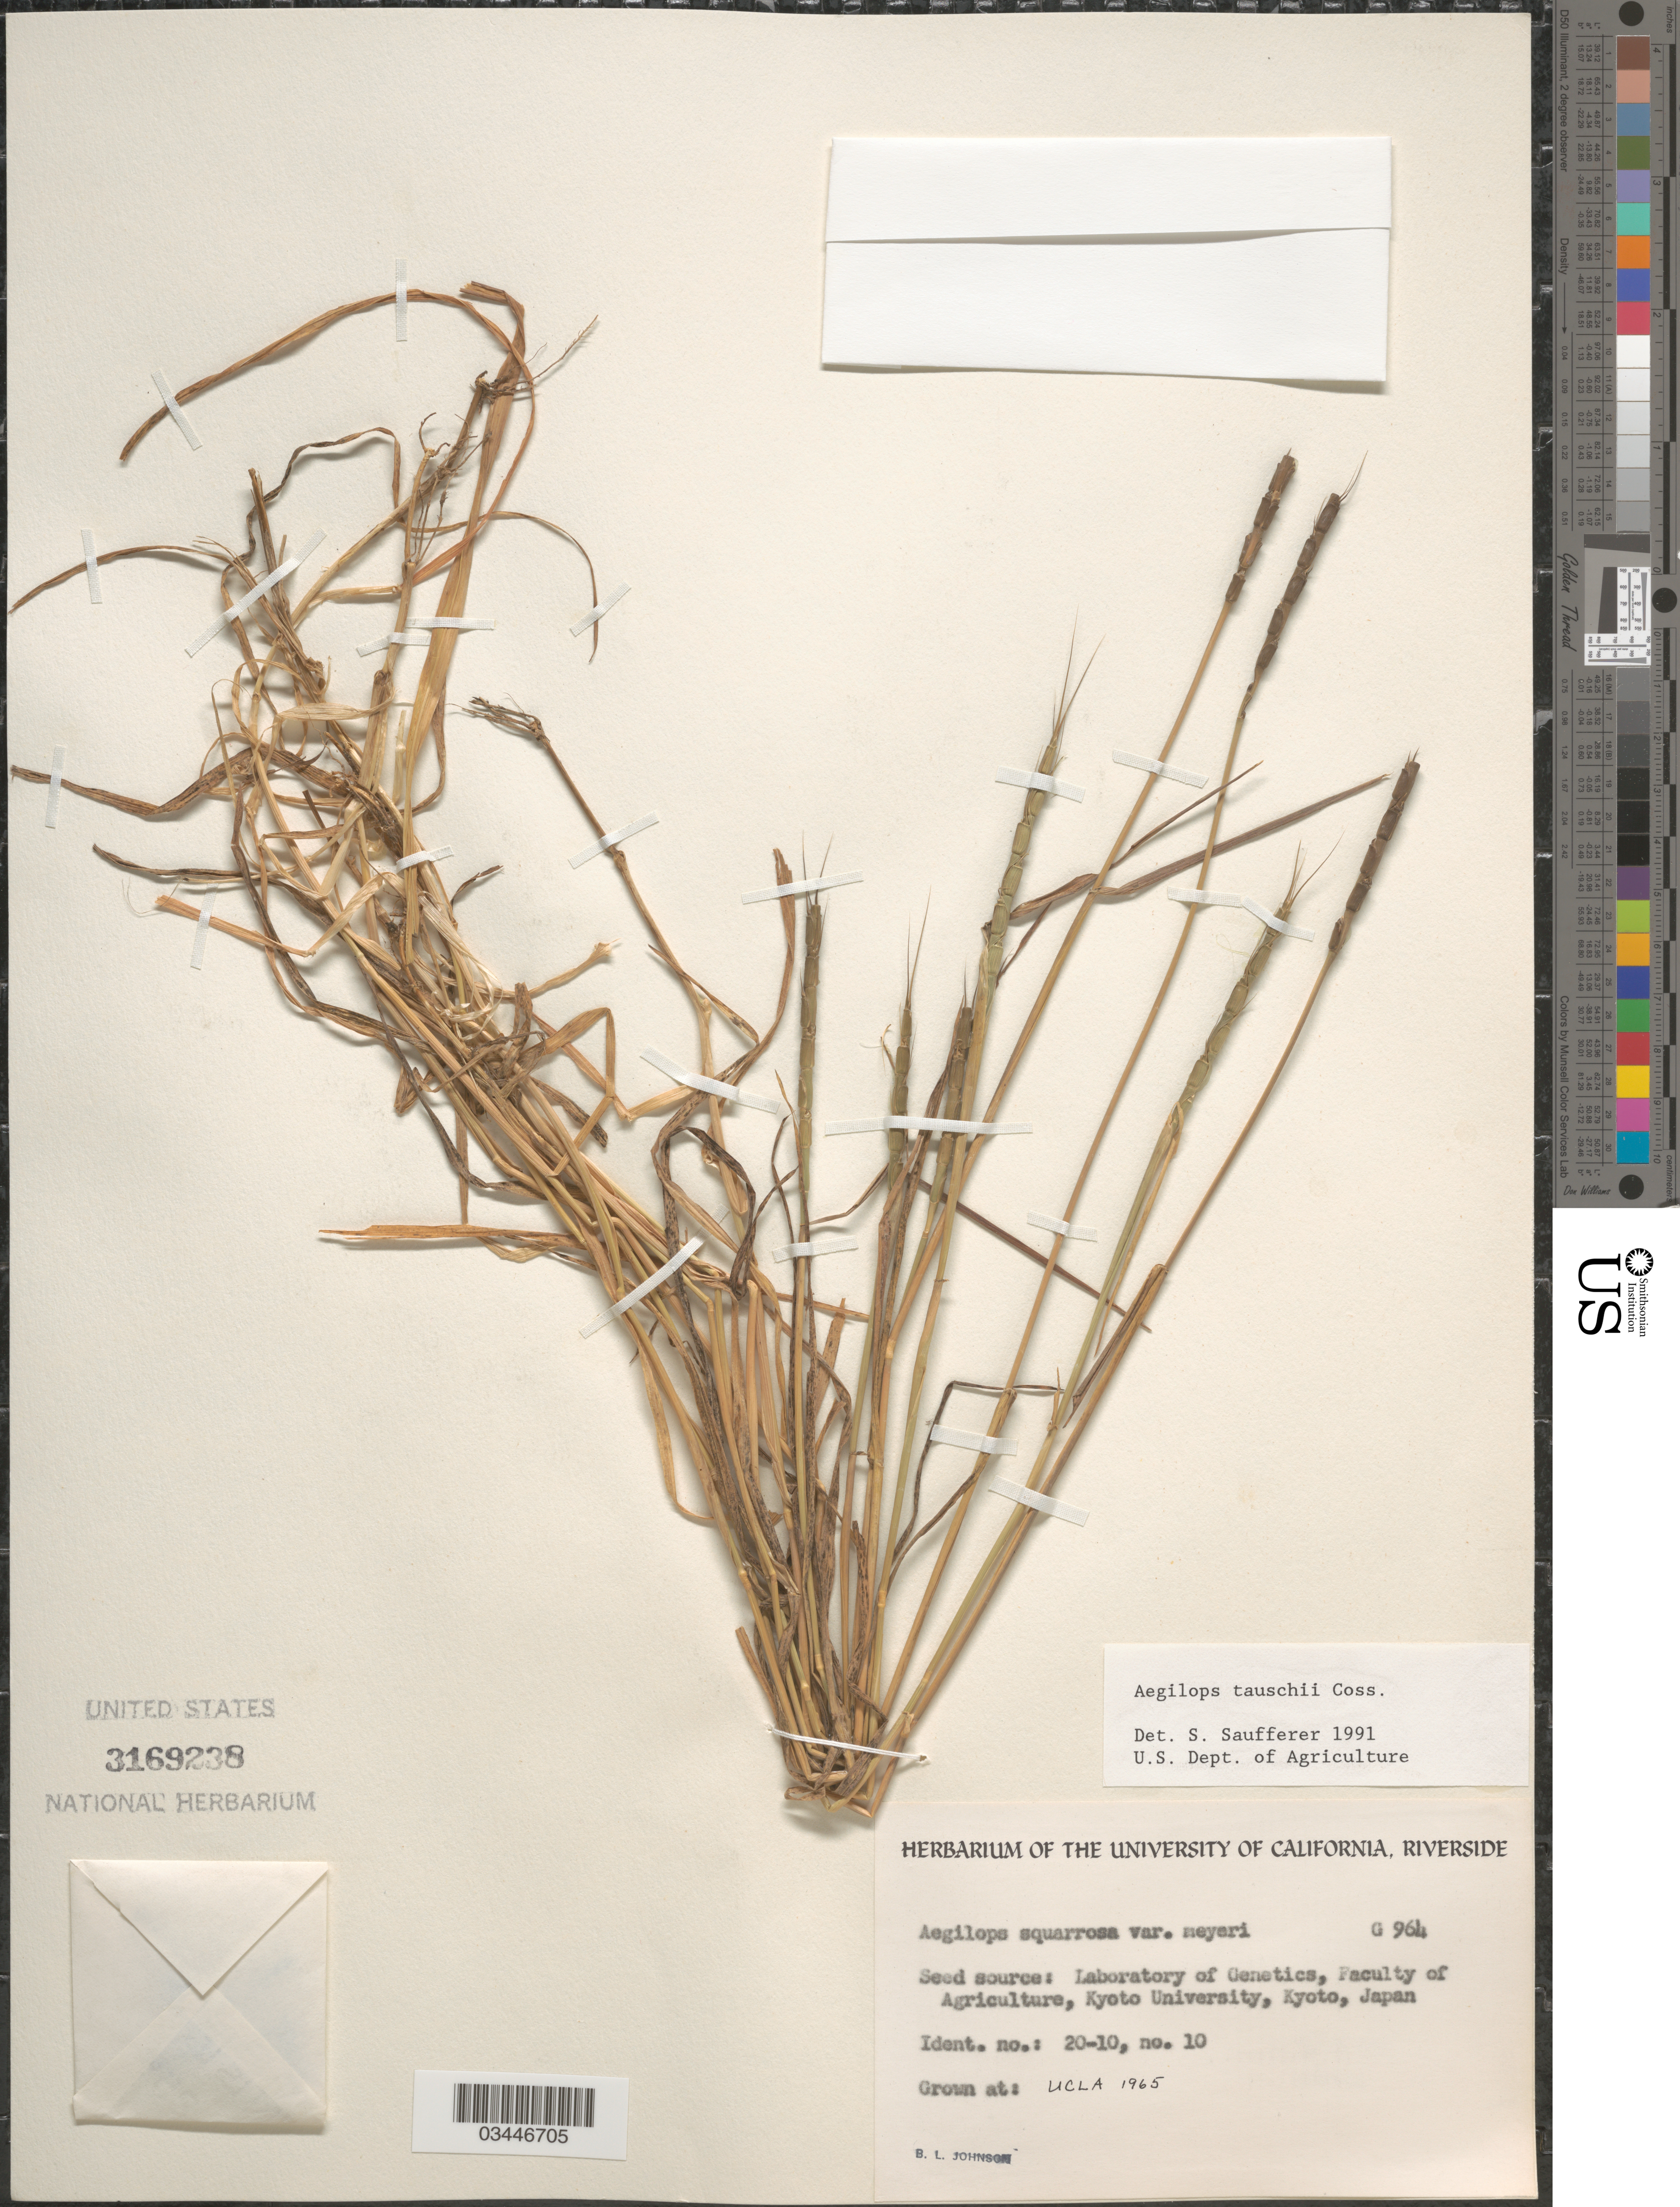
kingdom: Plantae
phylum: Tracheophyta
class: Liliopsida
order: Poales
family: Poaceae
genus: Aegilops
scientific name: Aegilops tauschii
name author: Coss.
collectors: B. Johnson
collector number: G964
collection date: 1965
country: United States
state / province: California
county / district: Los Angeles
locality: UCLA.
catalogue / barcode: US 3169238